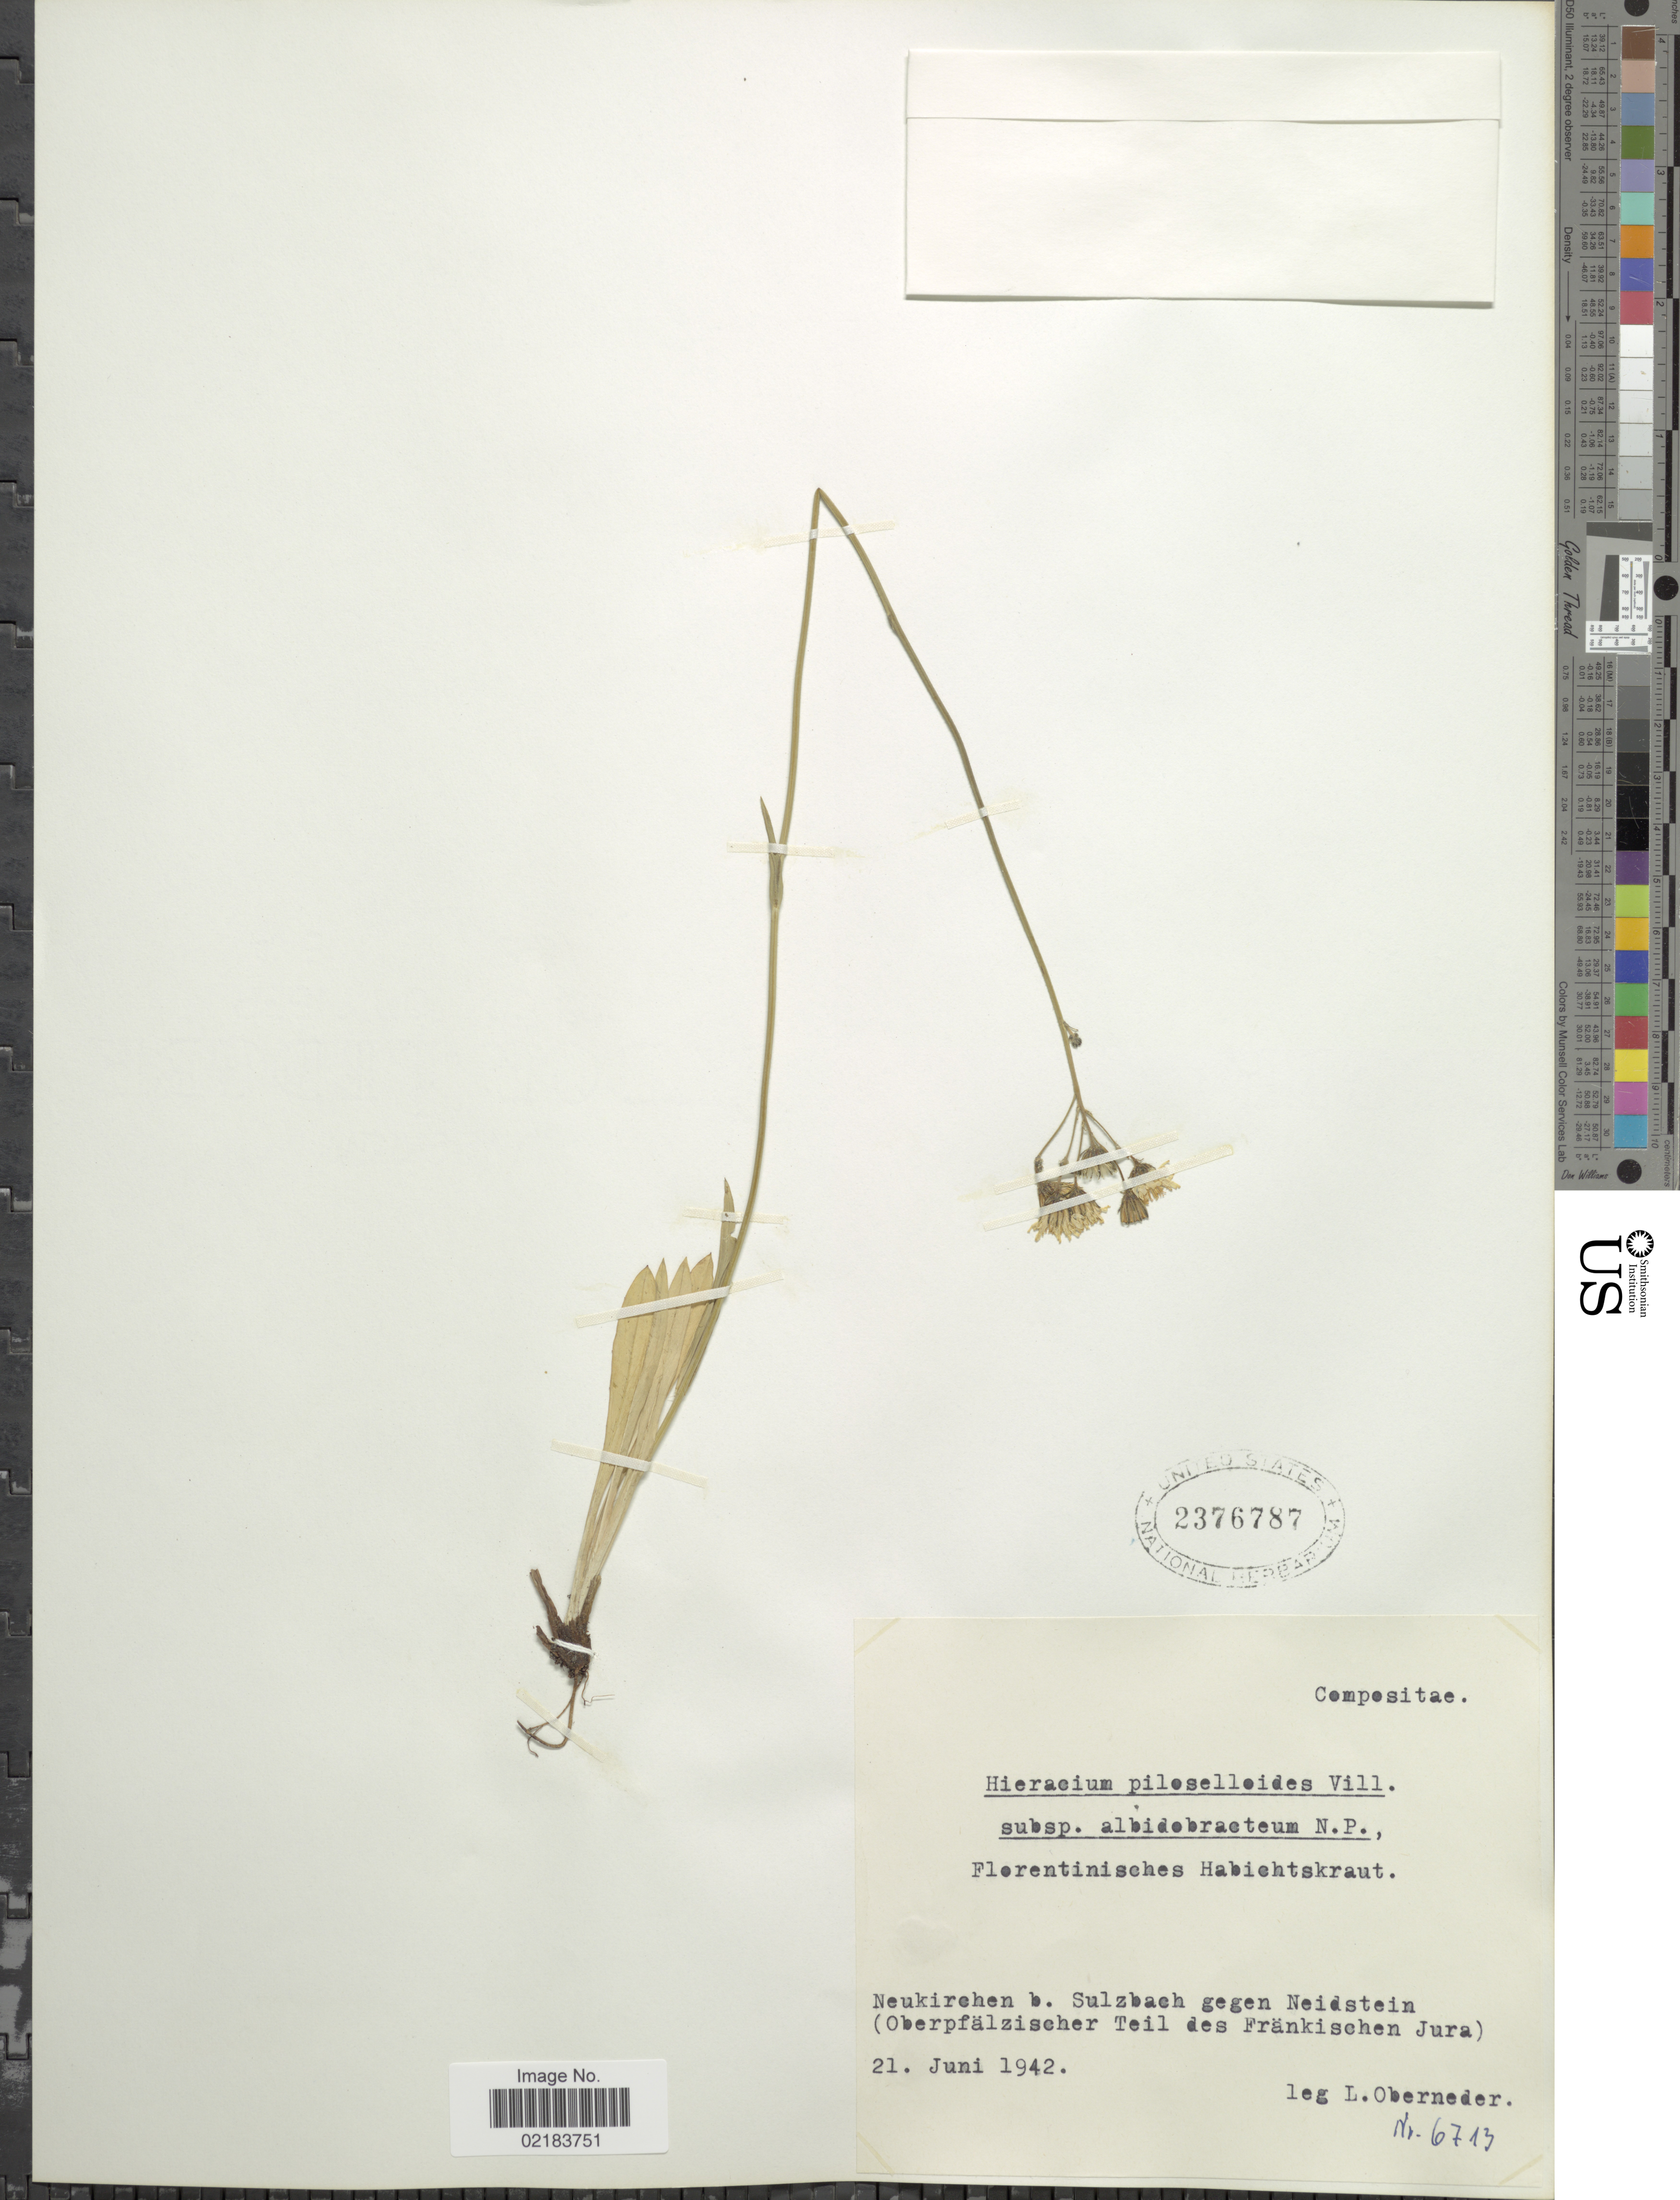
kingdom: Plantae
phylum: Tracheophyta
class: Magnoliopsida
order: Asterales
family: Asteraceae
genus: Pilosella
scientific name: Pilosella piloselloides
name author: (Vill.) Soják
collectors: L. Oberneder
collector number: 6713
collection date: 1942-06-21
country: Germany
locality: Neukirchen b. Sulzbach gegen Neidstein (Oberpfälzischer Teil des Fränkischen Jura)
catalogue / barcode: US 2376787